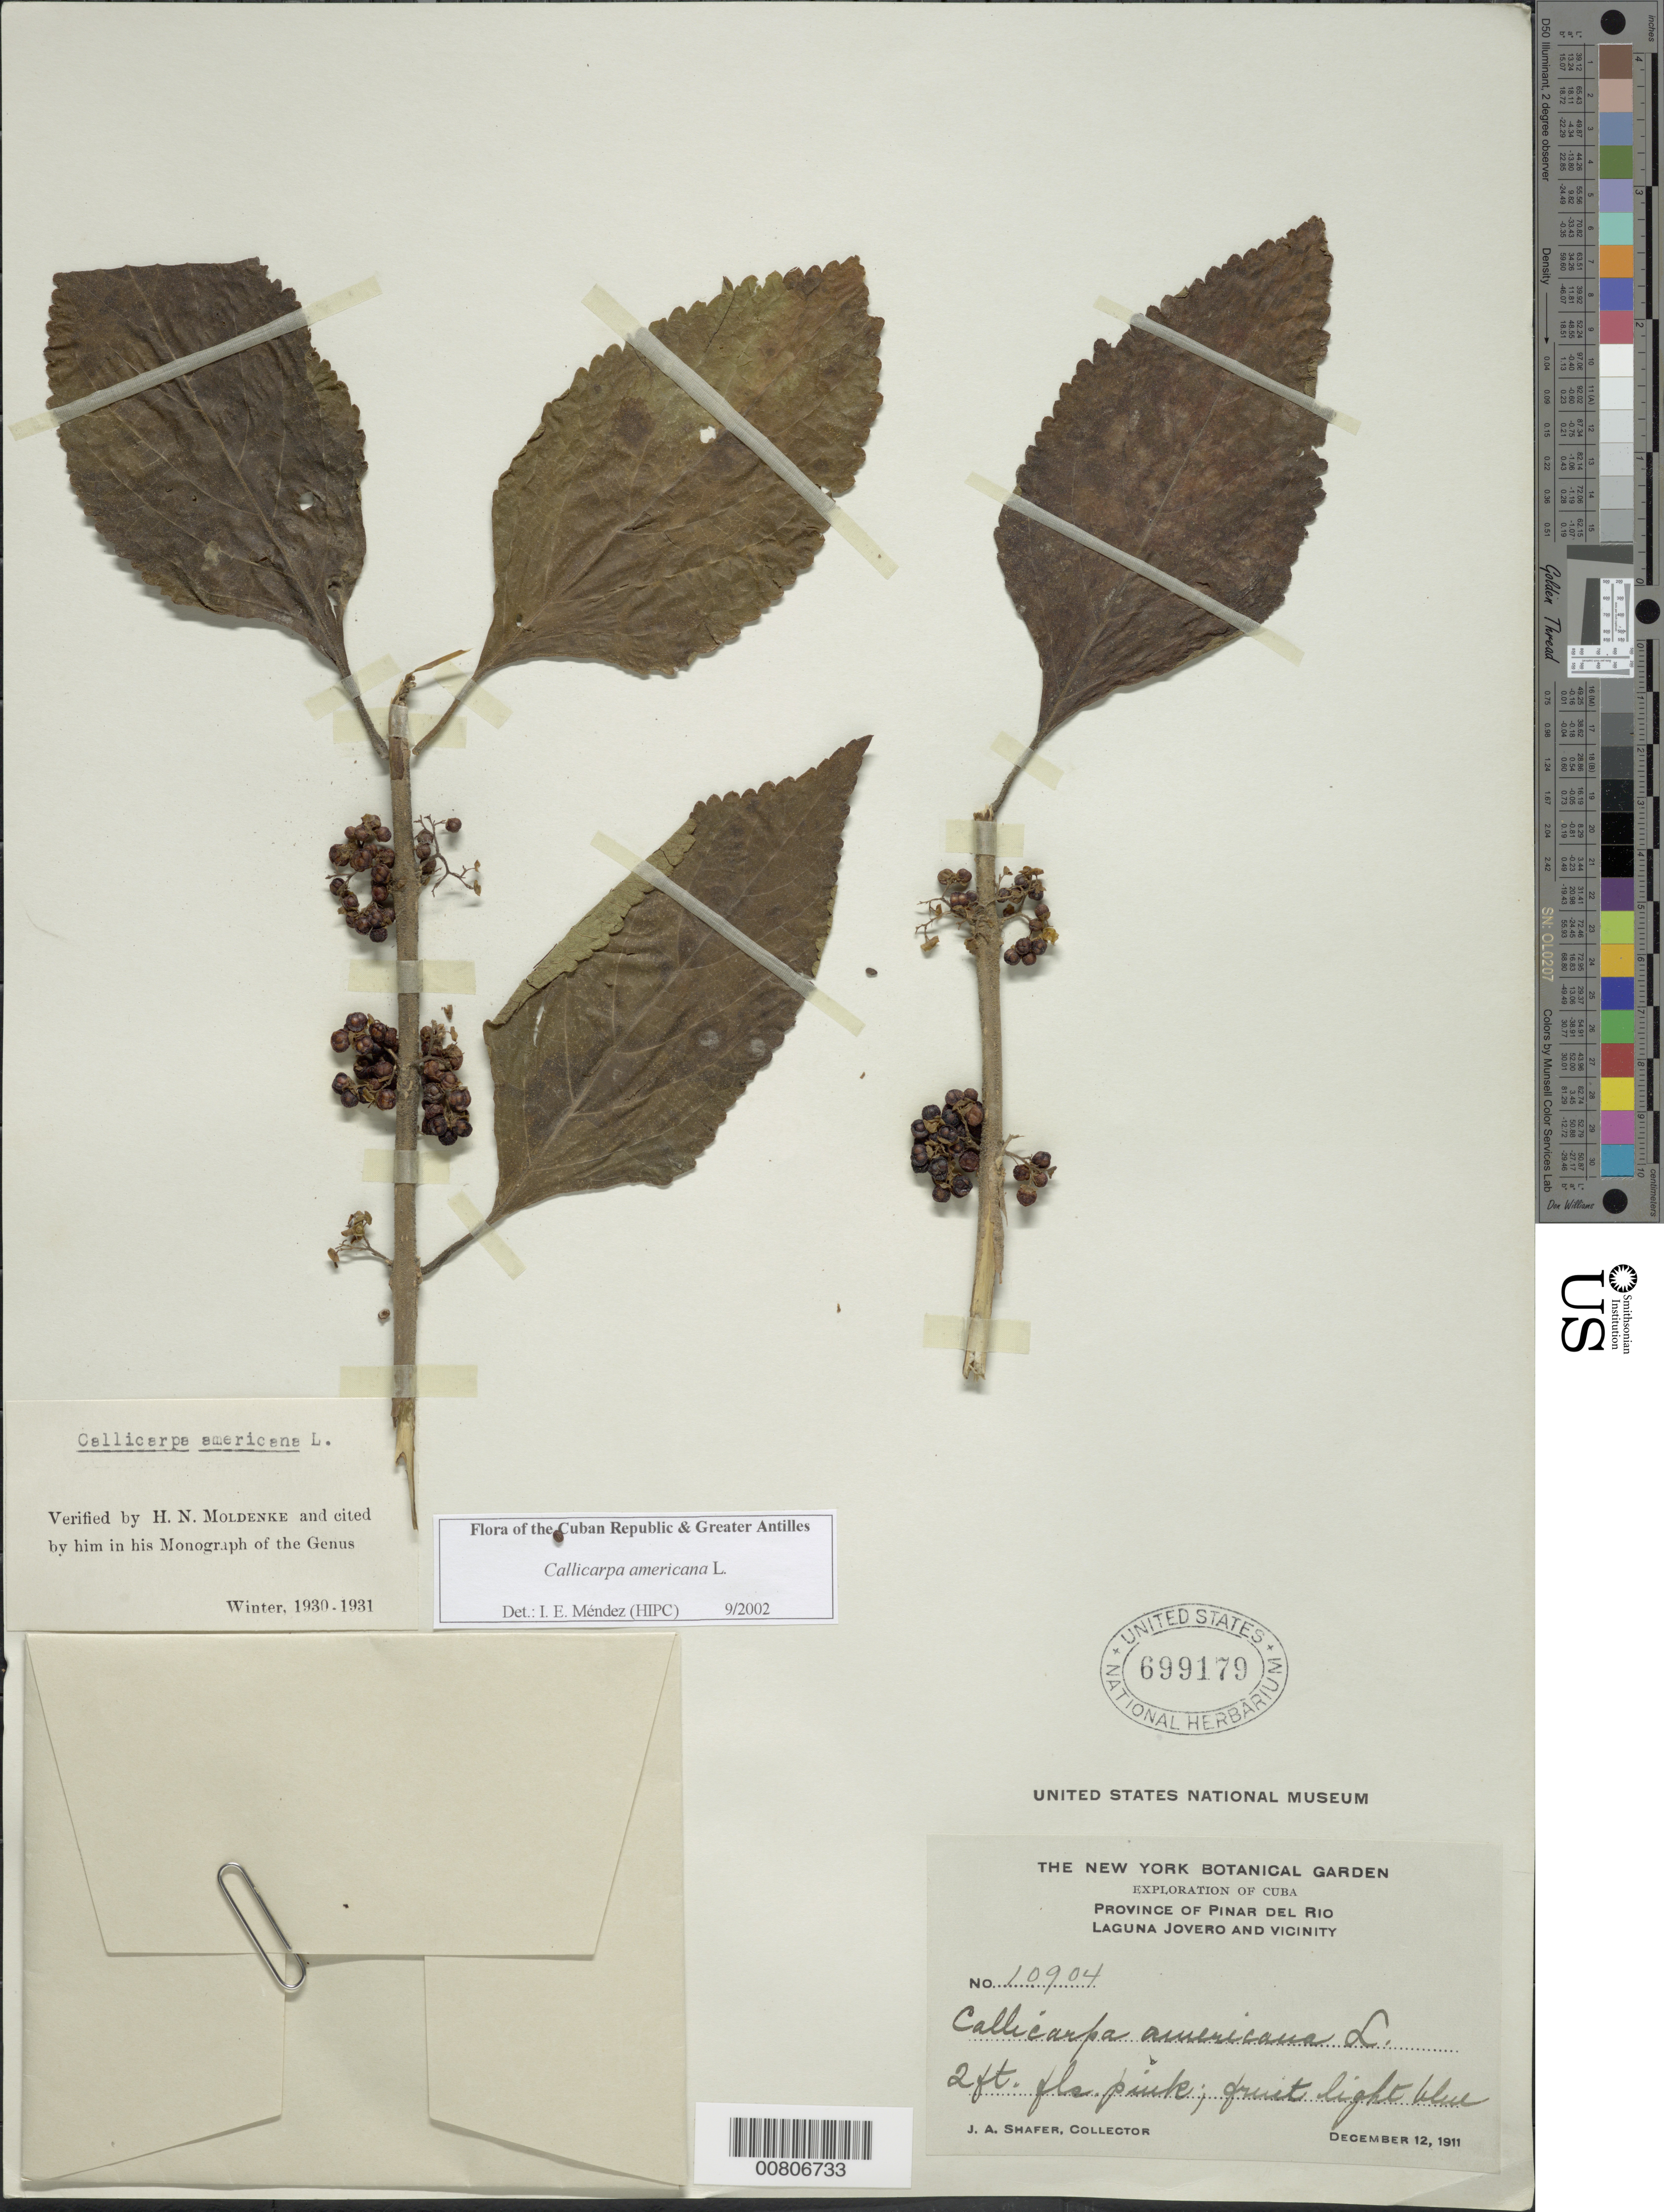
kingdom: Plantae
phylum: Tracheophyta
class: Magnoliopsida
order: Lamiales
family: Lamiaceae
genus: Callicarpa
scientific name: Callicarpa americana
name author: L.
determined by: Méndez, Isidro E., (HIPC)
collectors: J. A. Shafer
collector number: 10904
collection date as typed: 12 Dec 1911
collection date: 1911-12-12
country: Cuba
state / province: Pinar del Rio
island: Cuba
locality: Labuna Jovero and vicinity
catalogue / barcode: US 699179